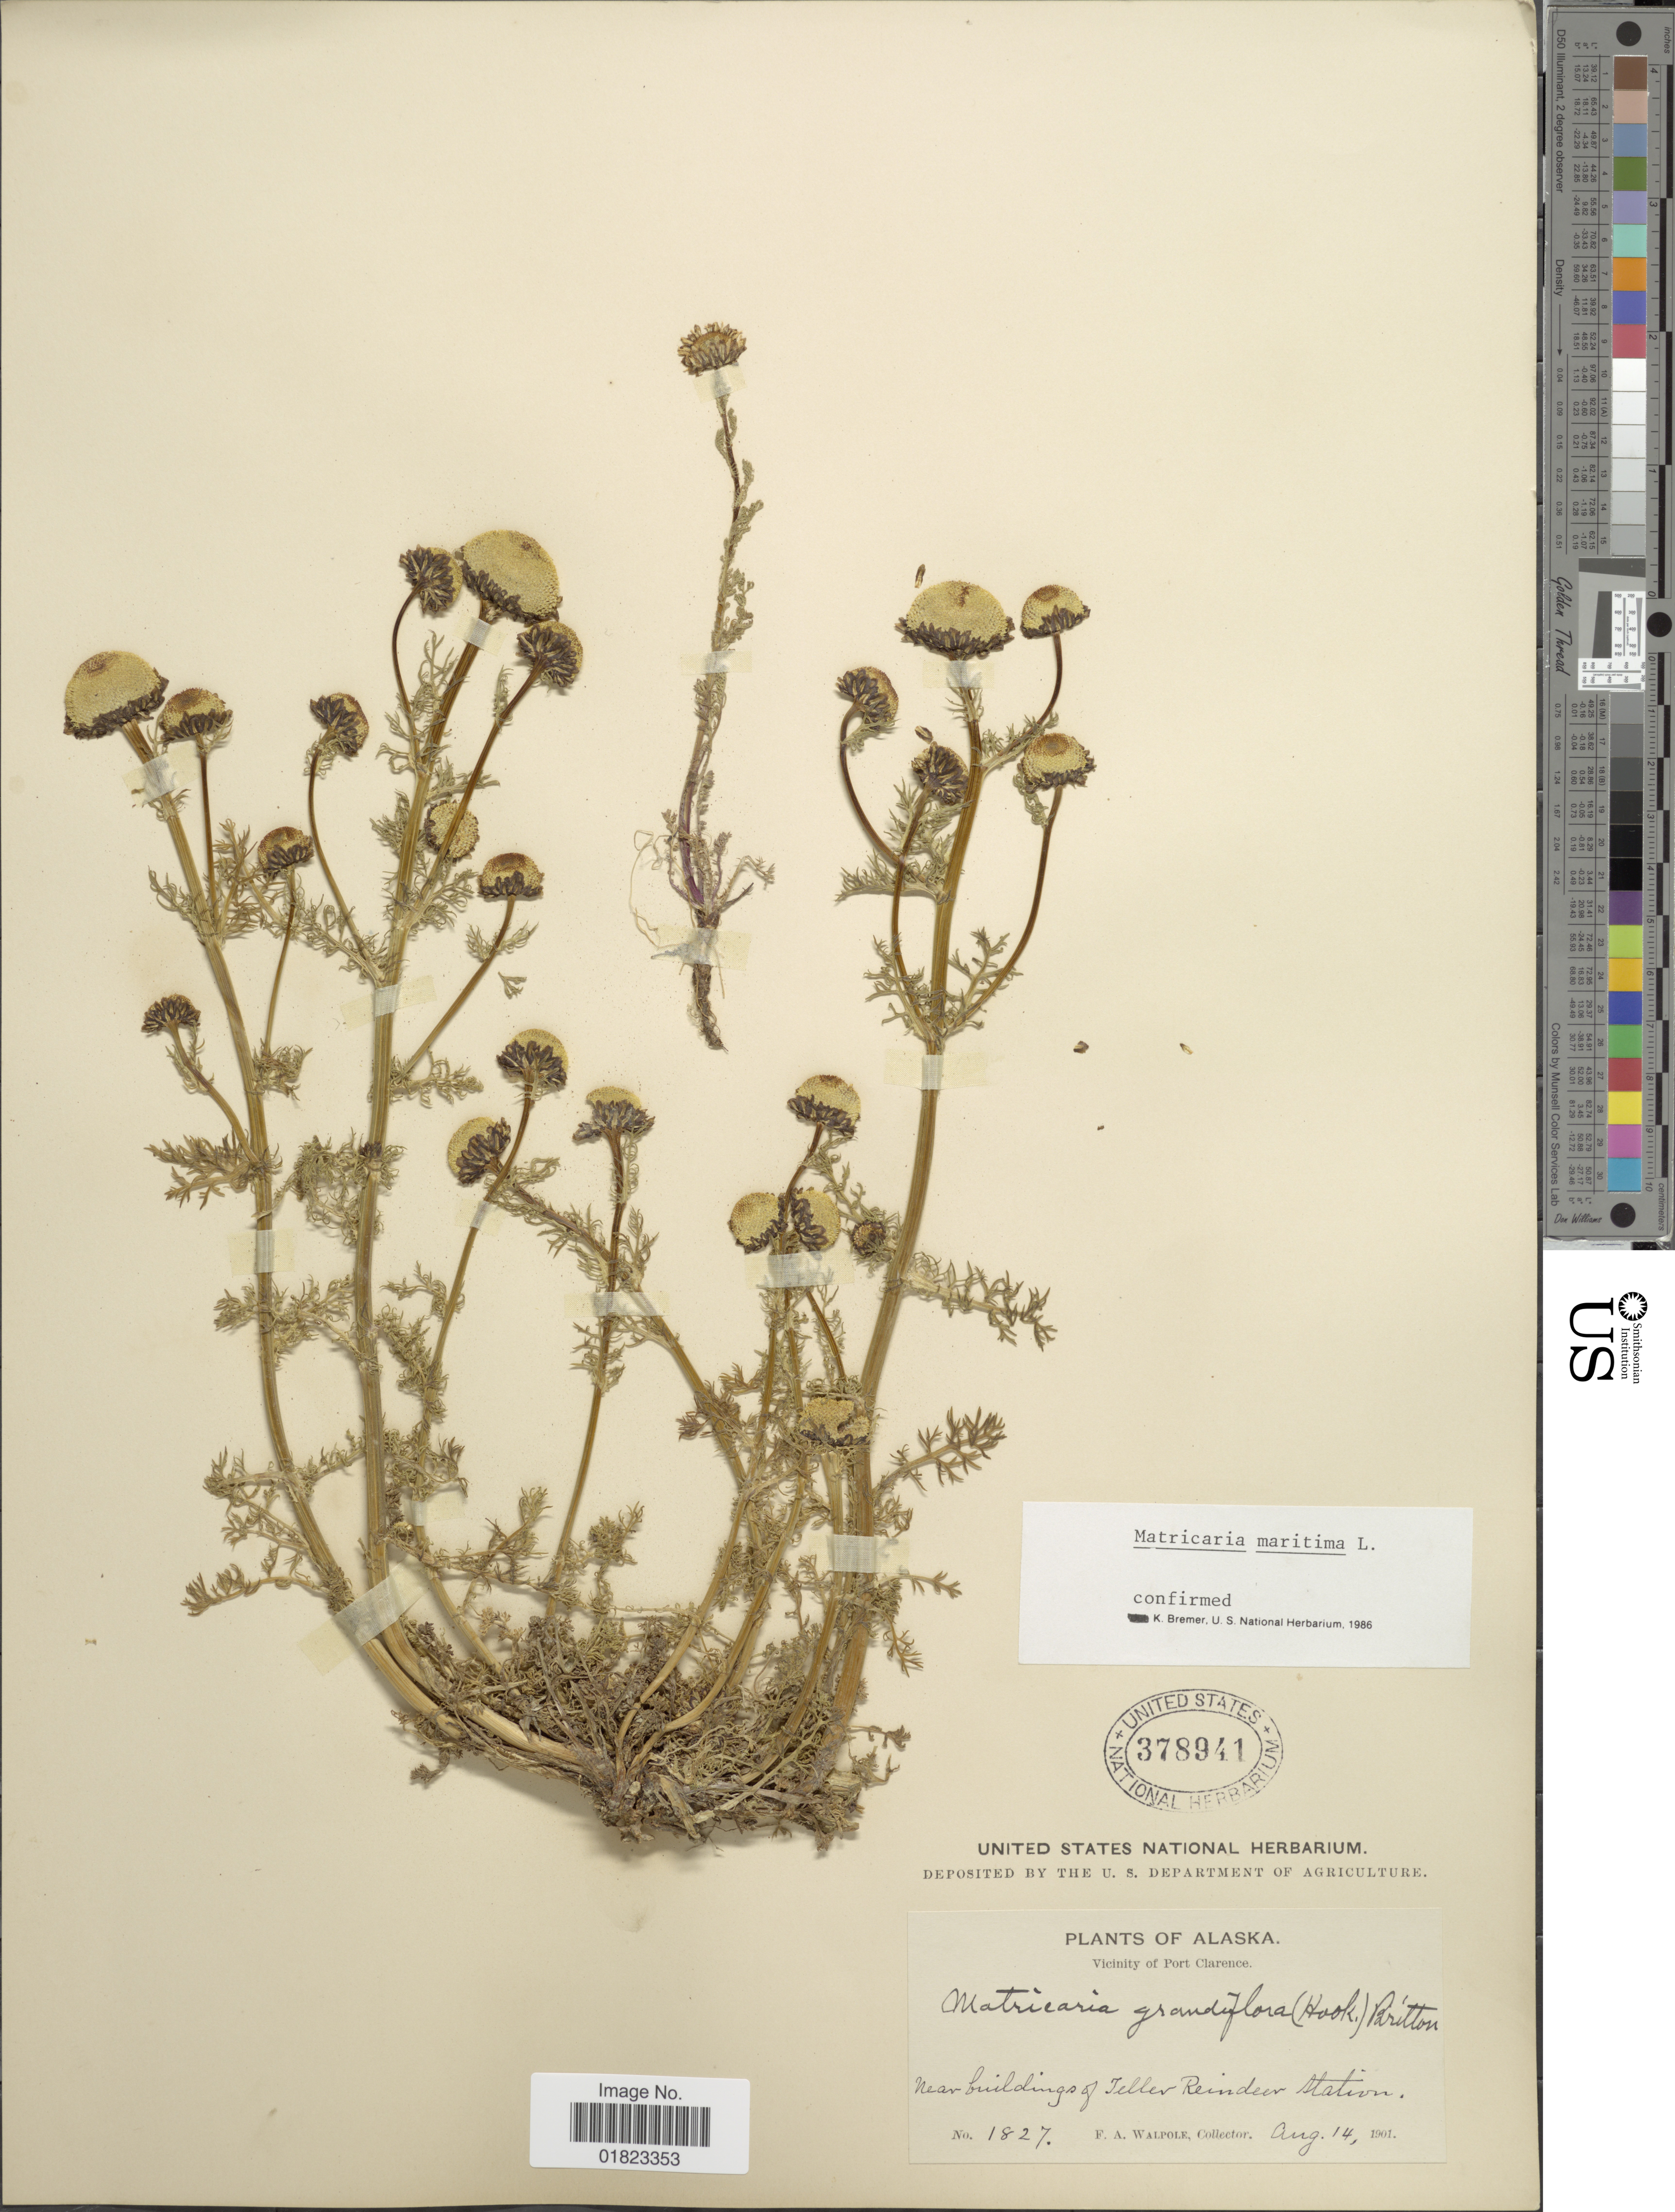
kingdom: Plantae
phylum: Tracheophyta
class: Magnoliopsida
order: Asterales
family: Asteraceae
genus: Tripleurospermum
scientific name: Tripleurospermum maritimum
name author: (L.) W.D.J. Koch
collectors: F. Walpole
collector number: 1827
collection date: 1901-08-14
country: United States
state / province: Alaska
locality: Alaska. Vicinity of Port Clarence. Near buildings of Teller Reindeer Station.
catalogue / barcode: US 378941